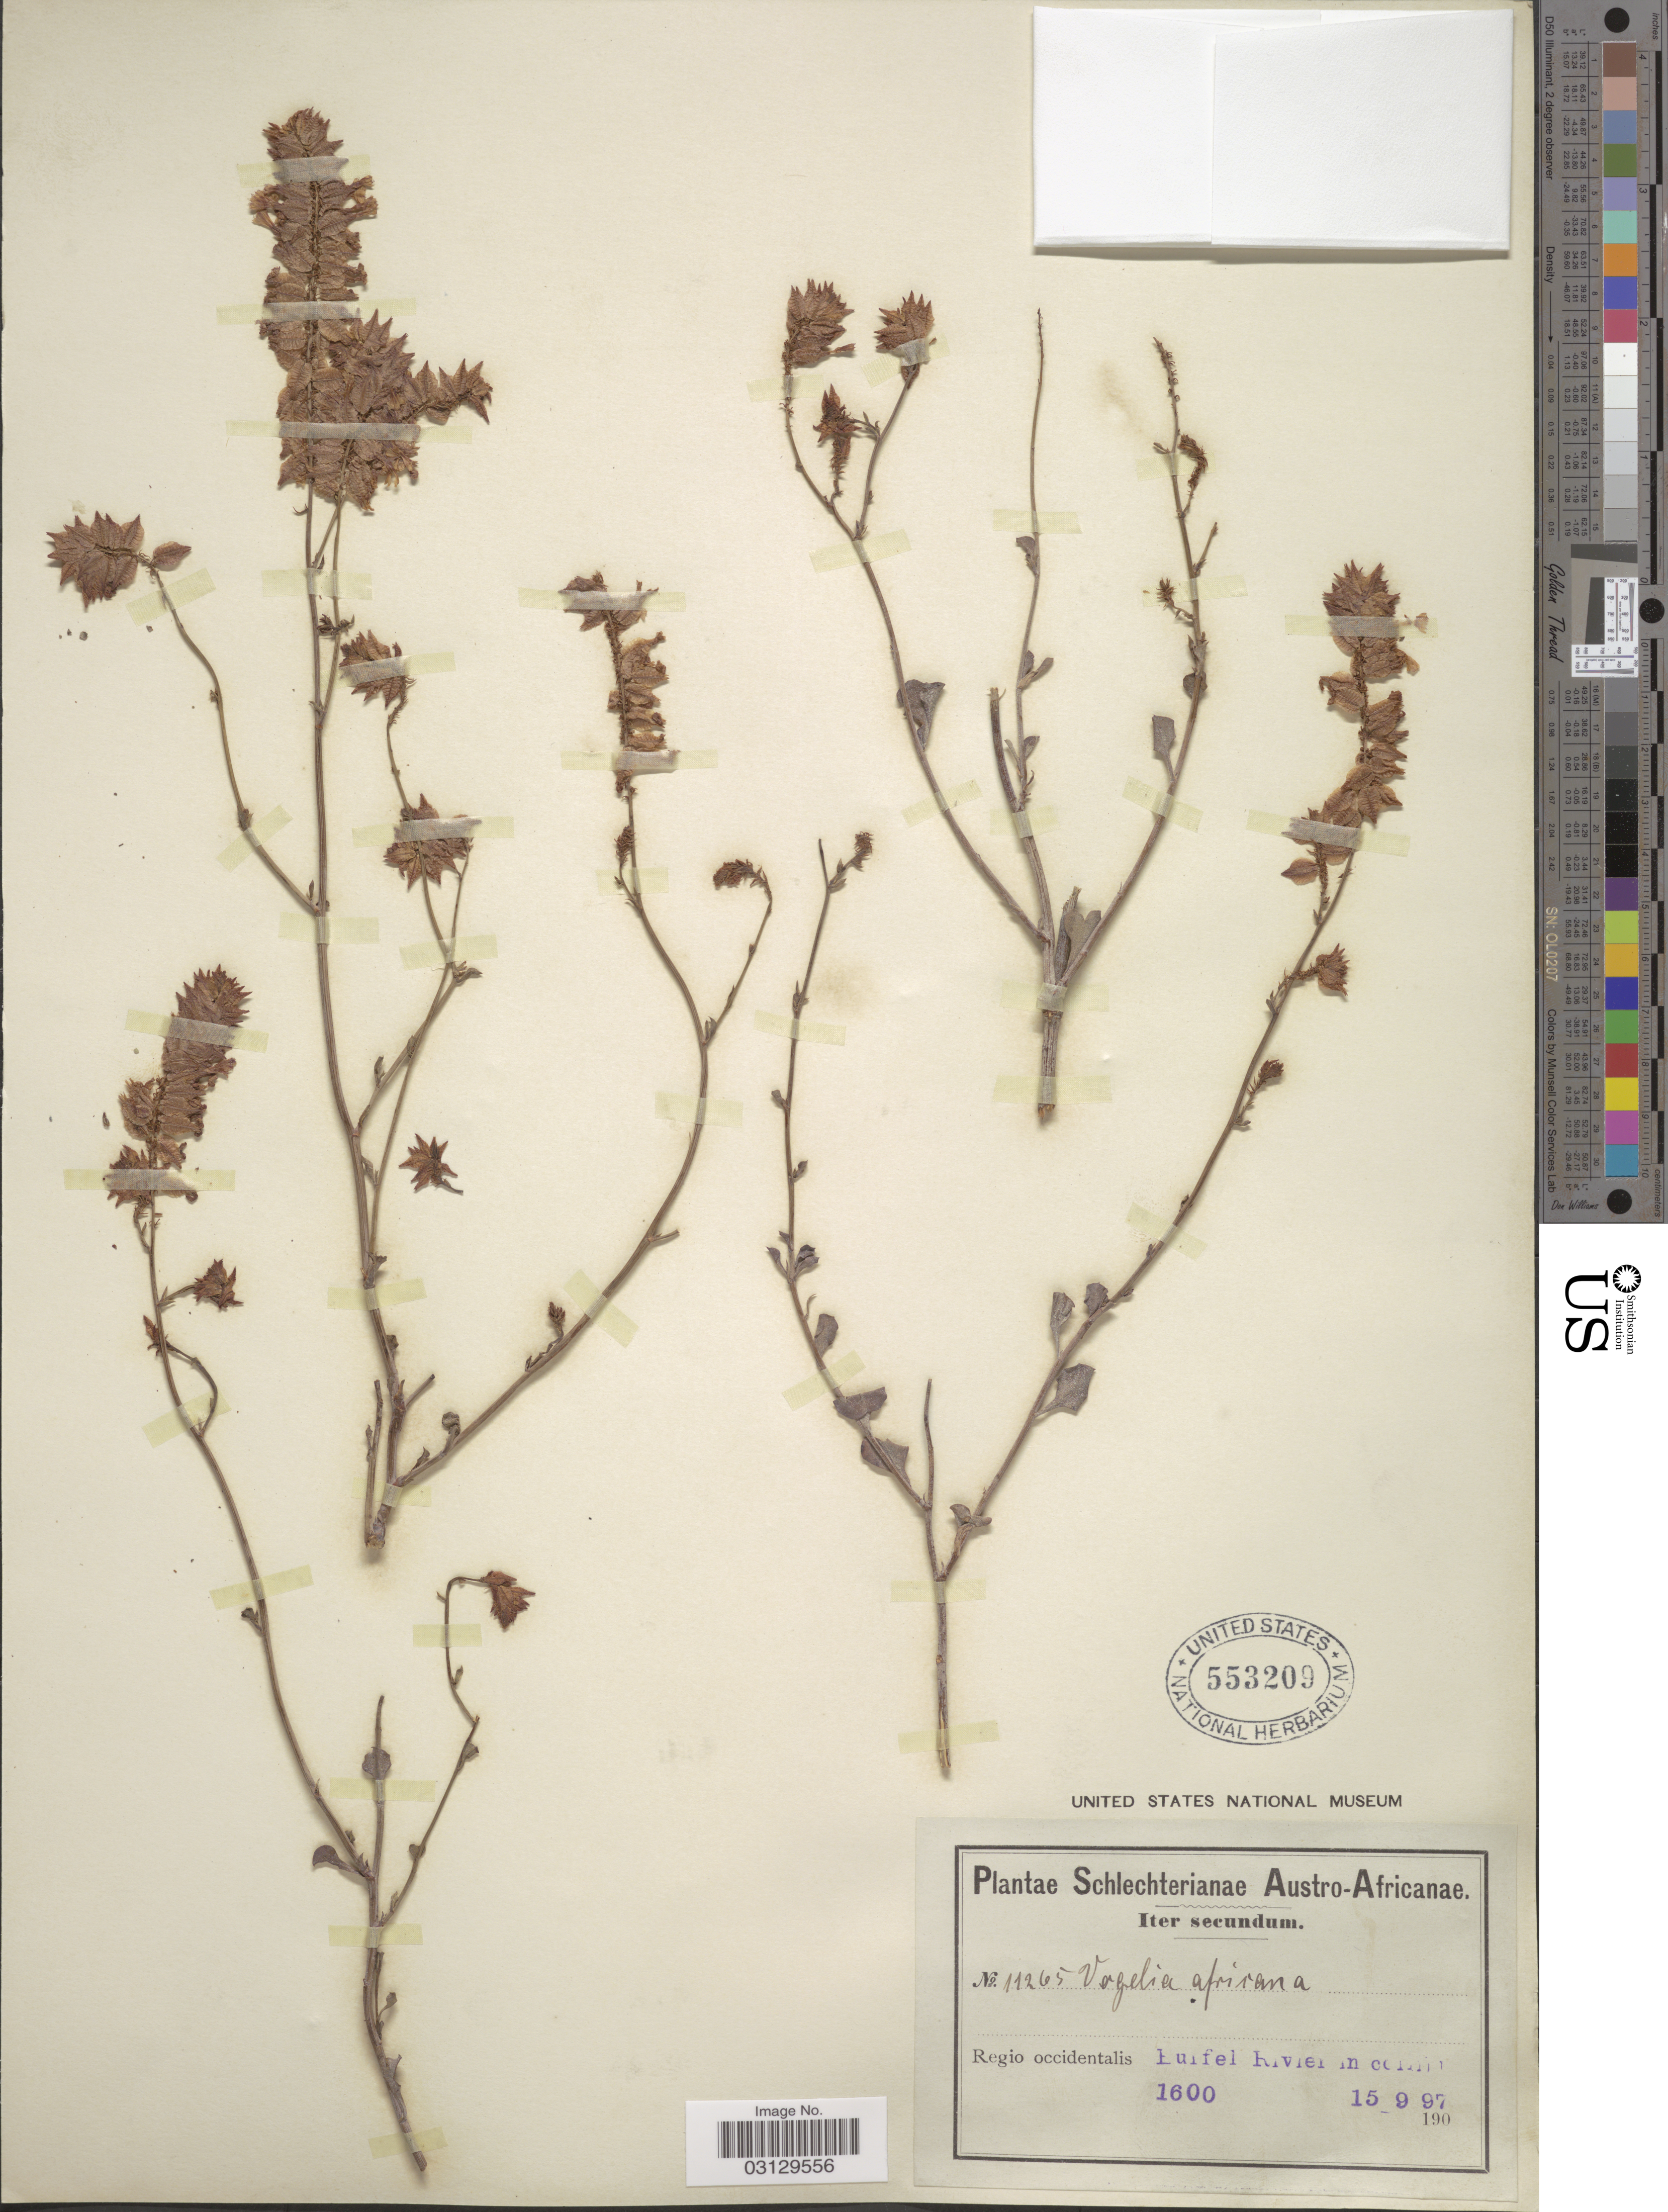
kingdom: Plantae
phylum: Tracheophyta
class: Magnoliopsida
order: Caryophyllales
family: Plumbaginaceae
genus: Dyerophytum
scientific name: Dyerophytum africanum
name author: (Lam.) Kuntze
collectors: Schlechter, --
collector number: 11265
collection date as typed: Transcribed d/m/y: 15/9/97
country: South Africa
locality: Austro-Africanae. Regio occidentalis. [illegible text]u[illegible text]fel Rivier.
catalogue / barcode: US 553209